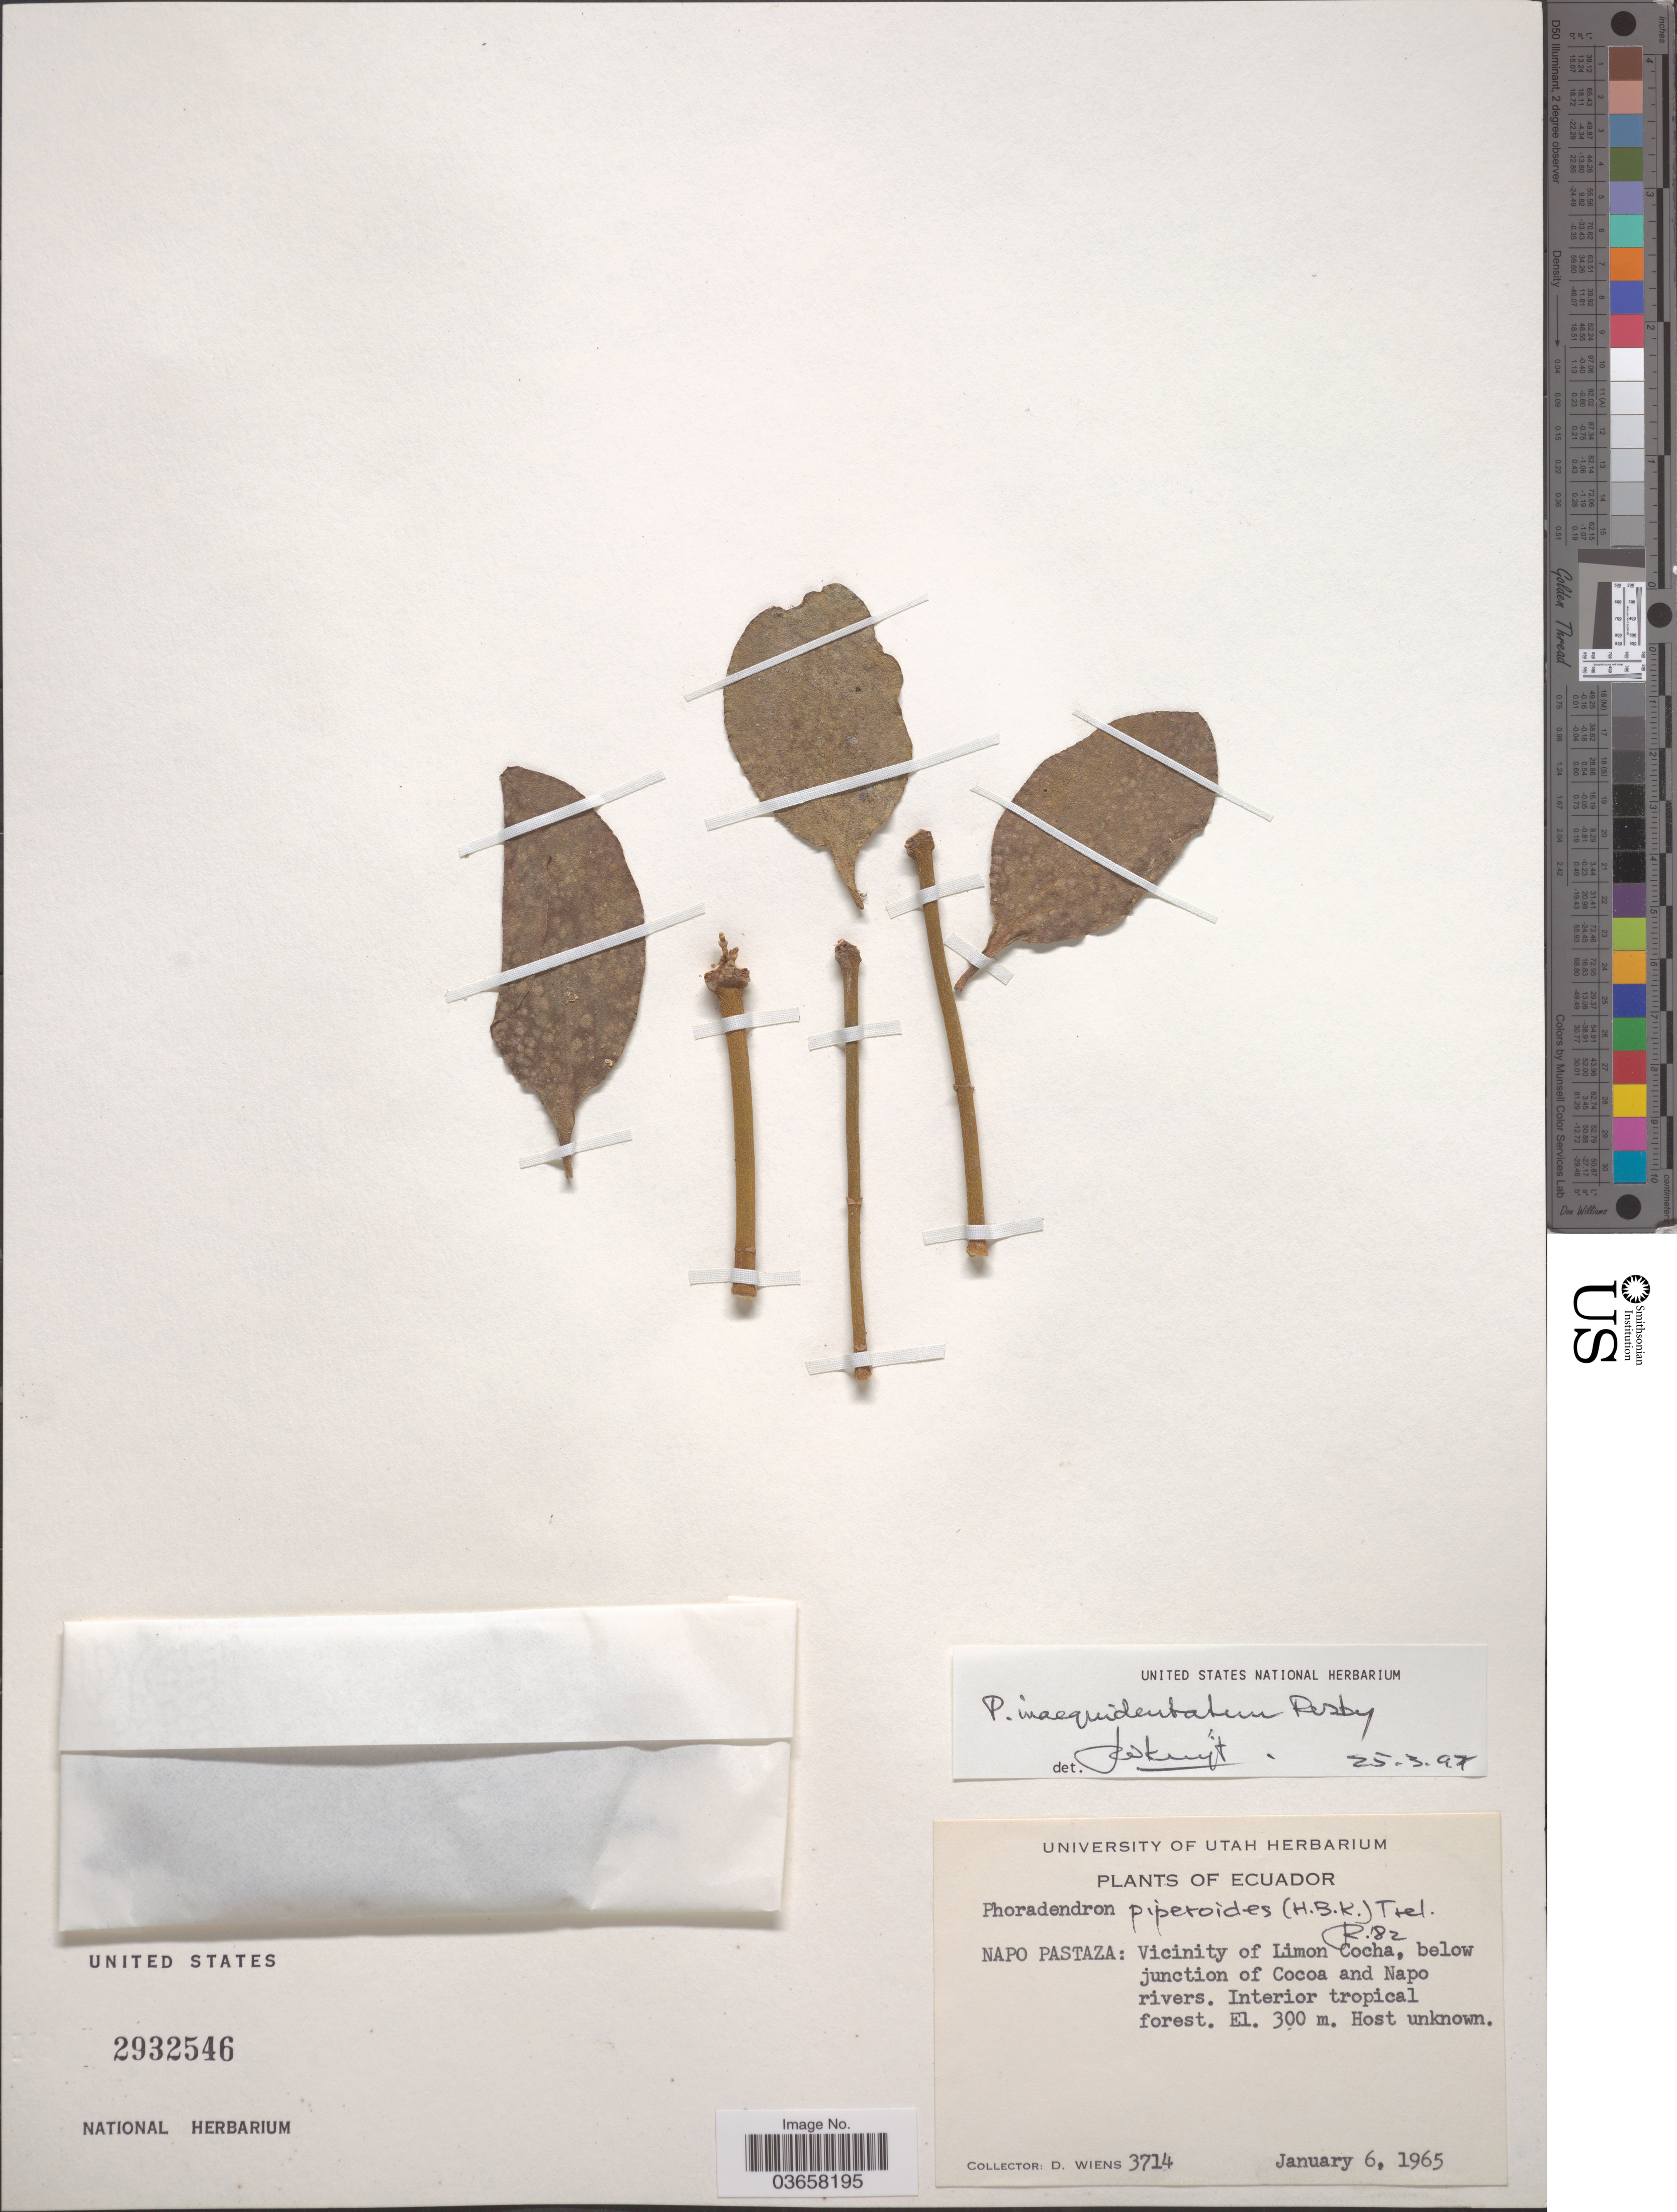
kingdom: Plantae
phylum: Tracheophyta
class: Magnoliopsida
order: Santalales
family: Viscaceae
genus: Phoradendron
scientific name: Phoradendron inaequidentatum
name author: Rusby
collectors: D. Wiens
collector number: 3714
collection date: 1965-01-06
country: Ecuador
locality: Napo Pastaza: Vicinity of Limon Cocha, below junction of Cocoa and Napo rivers.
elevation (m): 300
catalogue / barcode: US 2932546